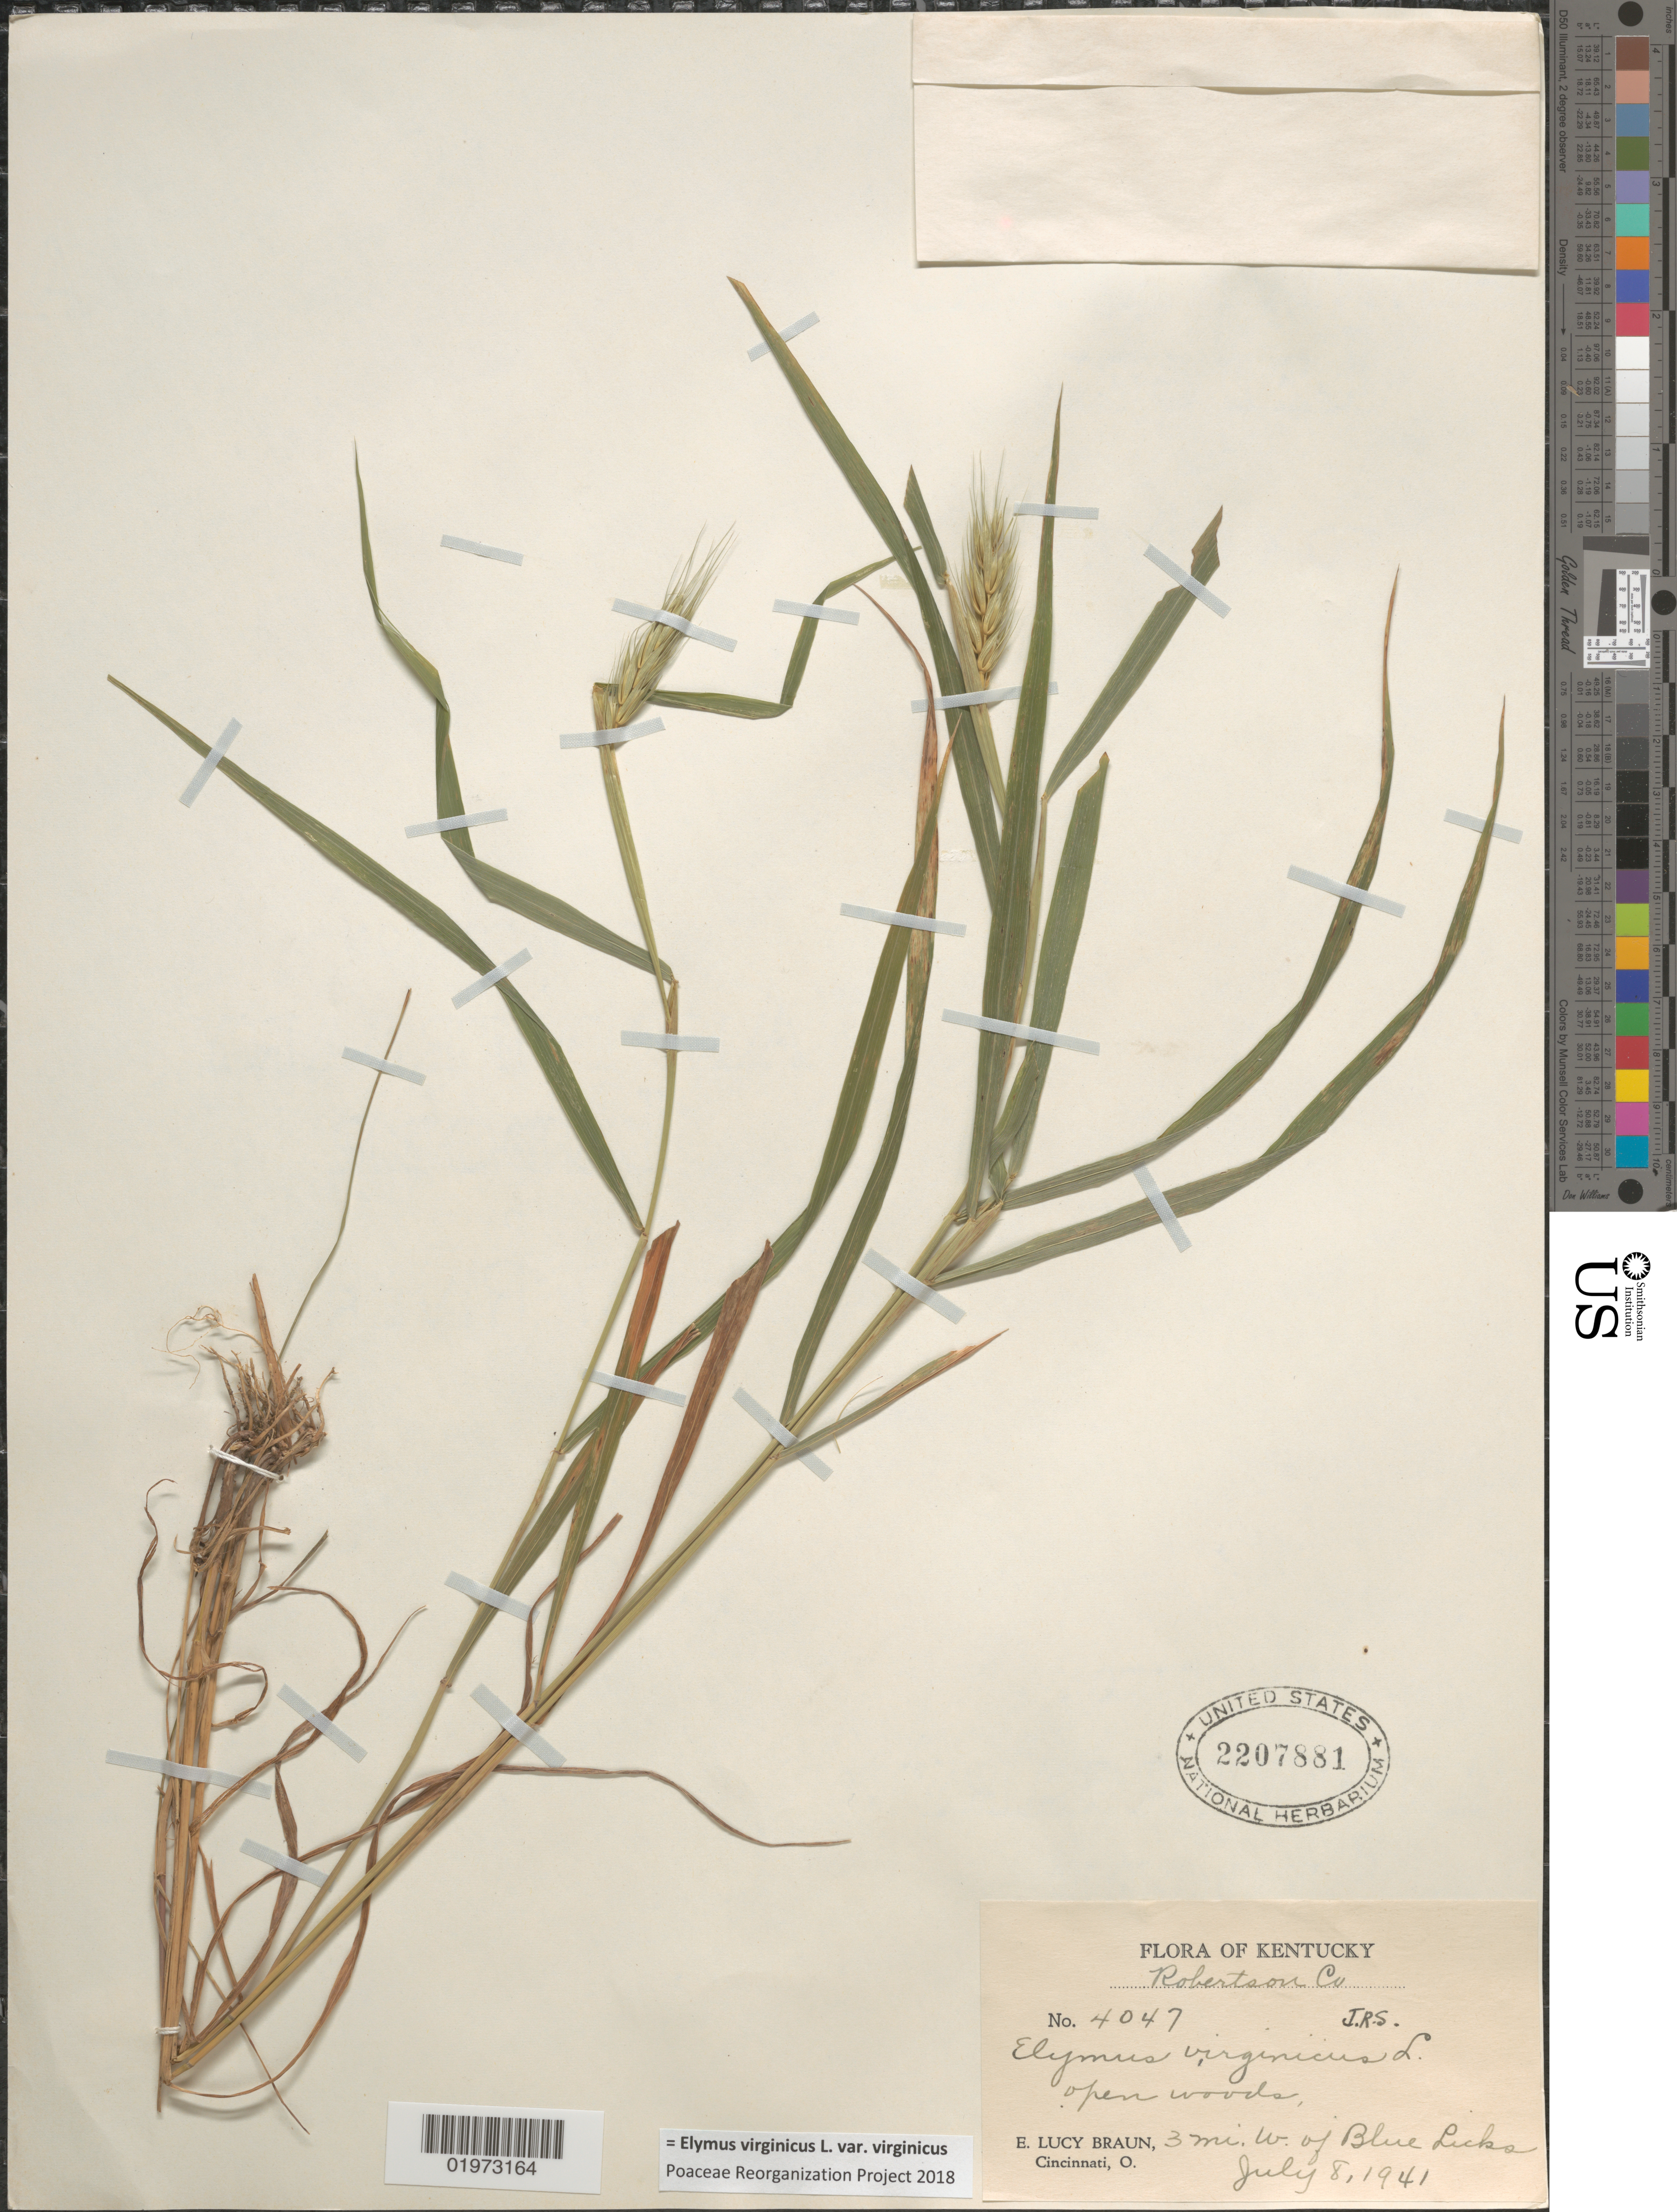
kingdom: Plantae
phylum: Tracheophyta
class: Liliopsida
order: Poales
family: Poaceae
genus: Elymus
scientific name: Elymus virginicus var. virginicus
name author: L.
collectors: E. L. Braun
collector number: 4047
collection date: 1941-07-08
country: United States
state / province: Kentucky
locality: Robertson Co. Open woods. 3 mi. W. of Blue Licks.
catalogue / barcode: US 2207881